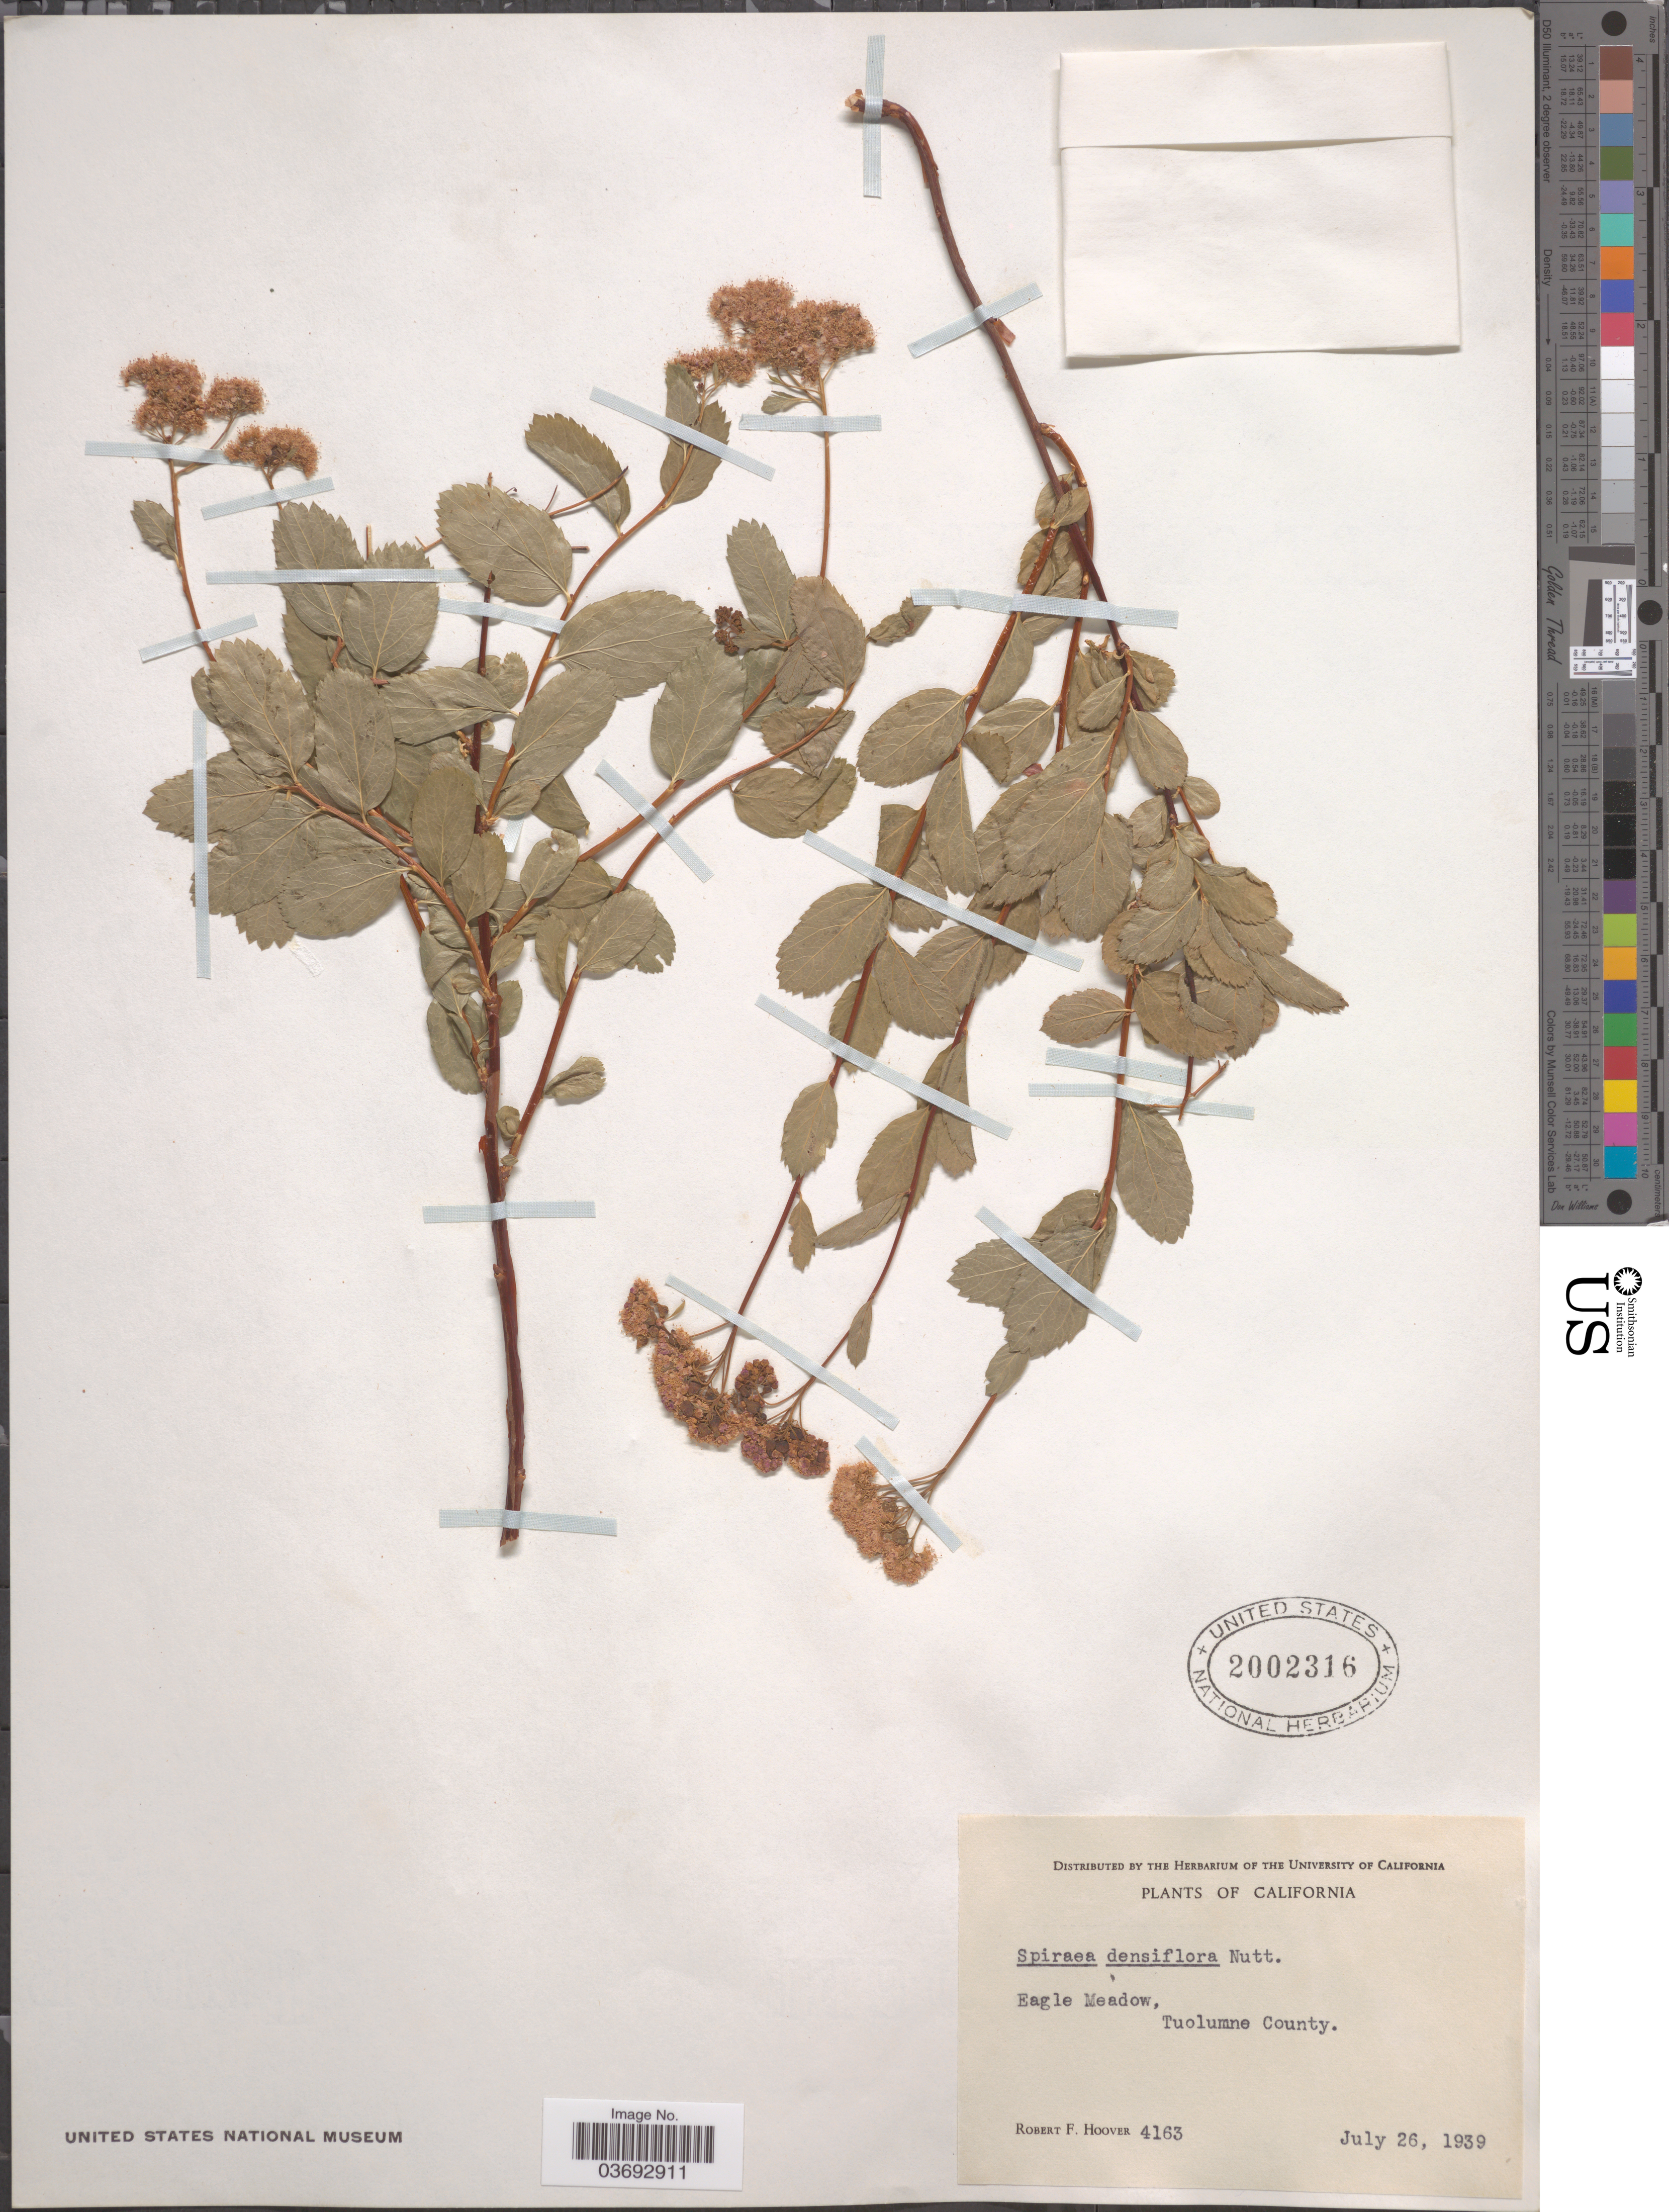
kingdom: Plantae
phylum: Tracheophyta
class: Magnoliopsida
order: Rosales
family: Rosaceae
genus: Spiraea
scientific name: Spiraea splendens var. splendens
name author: Baumann ex K. Koch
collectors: R. F. Hoover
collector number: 4163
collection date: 1939-07-26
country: United States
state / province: California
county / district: Tuolumne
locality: Eagle Meadow, Tuolumne County.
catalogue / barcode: US 2002316